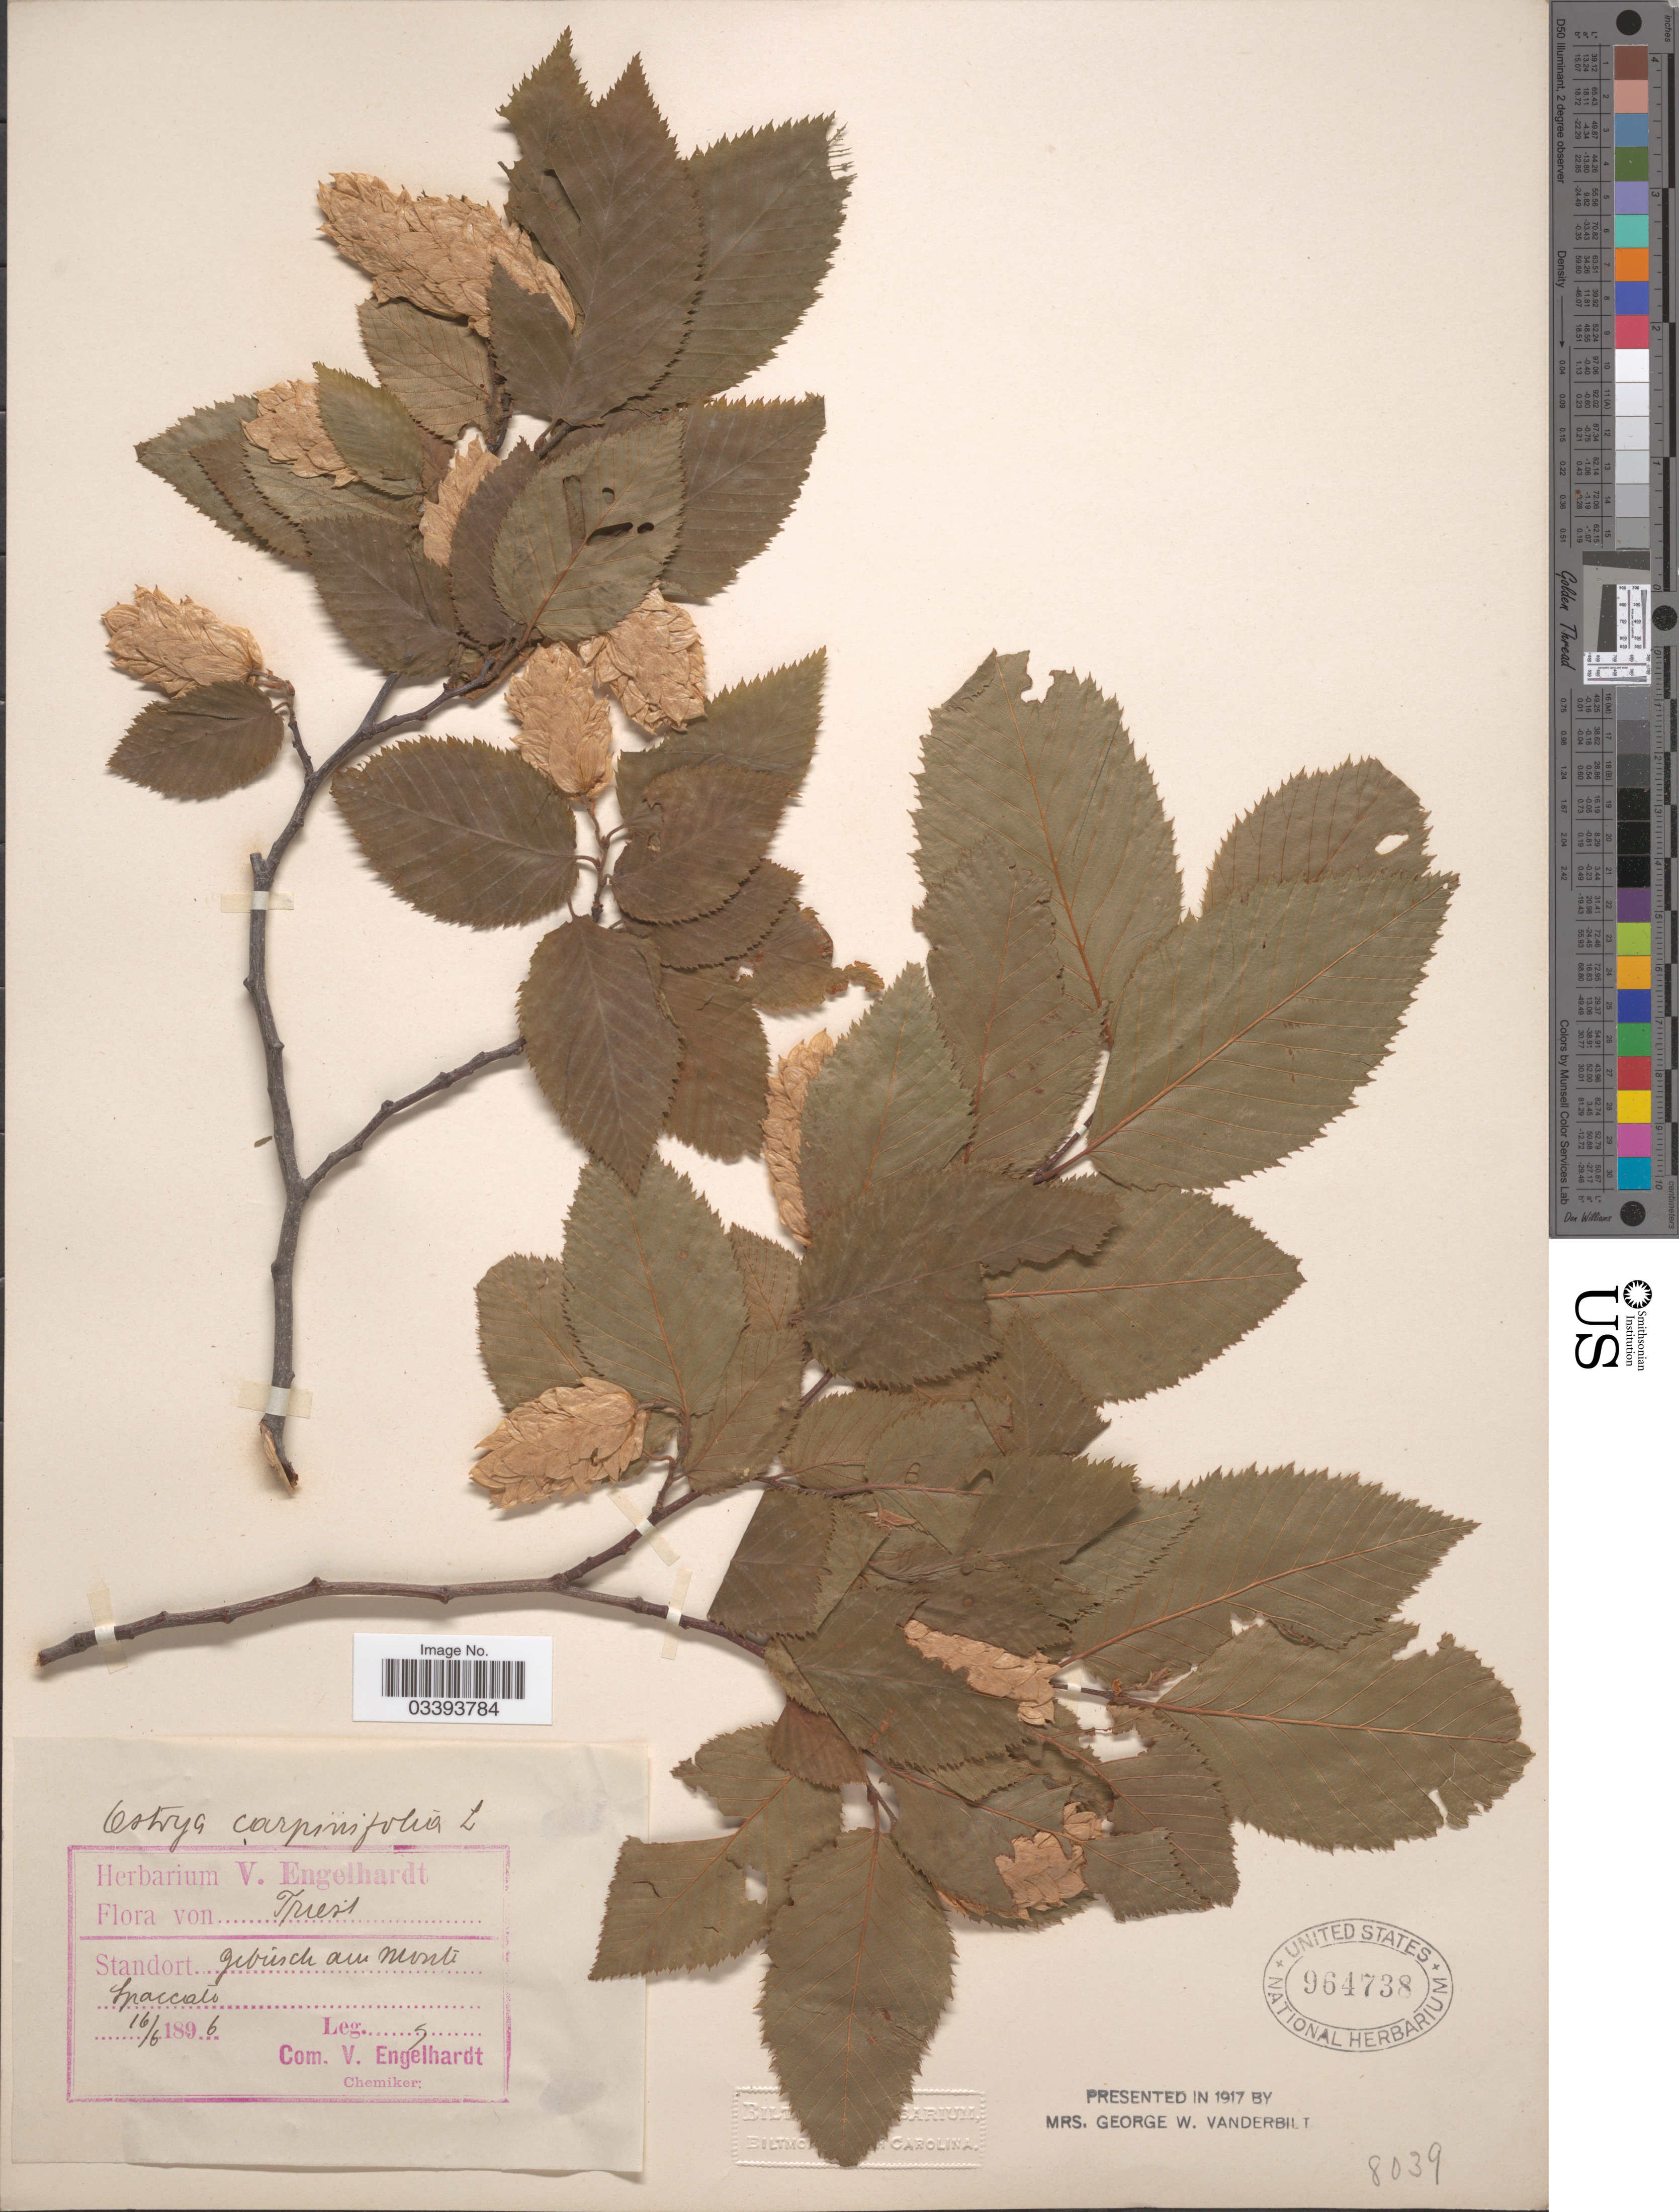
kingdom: Plantae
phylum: Tracheophyta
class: Magnoliopsida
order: Fagales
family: Betulaceae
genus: Ostrya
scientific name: Ostrya carpinifolia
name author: Scop.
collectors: V. Engelhardt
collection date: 1896-06-16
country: Italy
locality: Triest. Am Monte Spaccato.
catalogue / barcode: US 964738